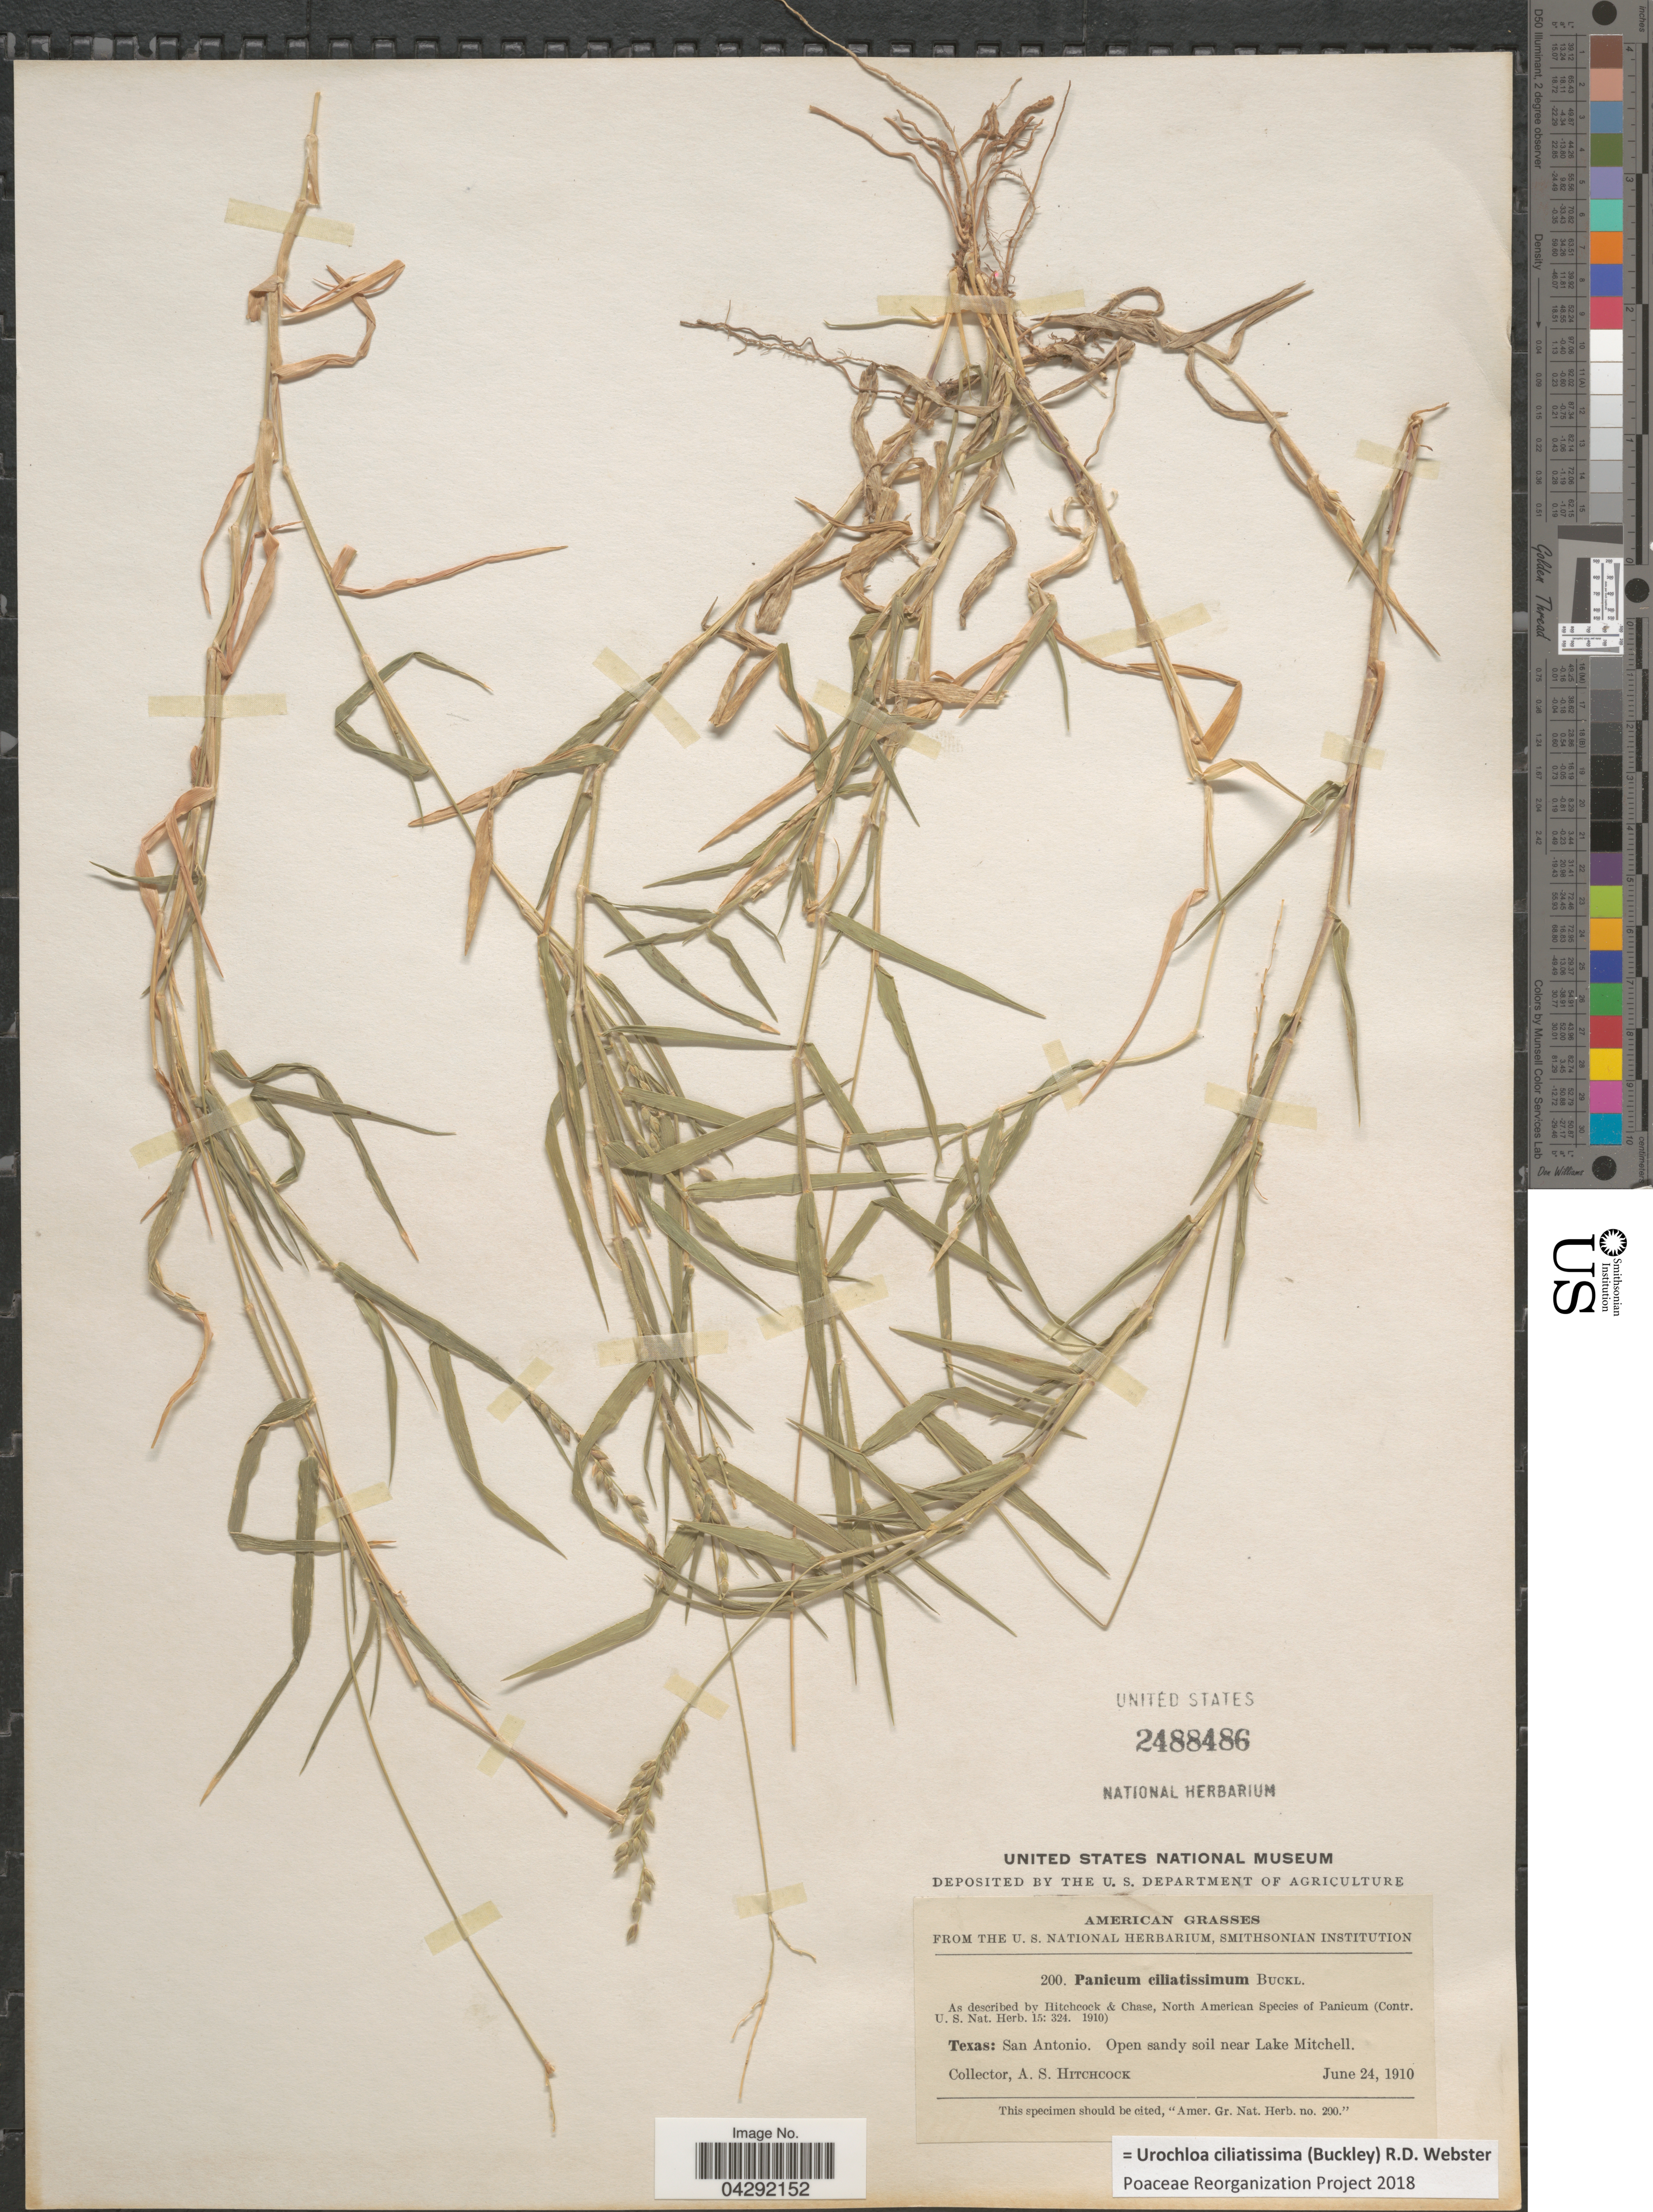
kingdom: Plantae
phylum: Tracheophyta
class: Liliopsida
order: Poales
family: Poaceae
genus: Urochloa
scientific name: Urochloa ciliatissima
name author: (Buckley) R.D. Webster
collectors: A. S. Hitchcock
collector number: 200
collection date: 1910-06-24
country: United States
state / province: Texas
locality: San Antonio. Open sandy soil near Lake Mitchell.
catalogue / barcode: US 2488486